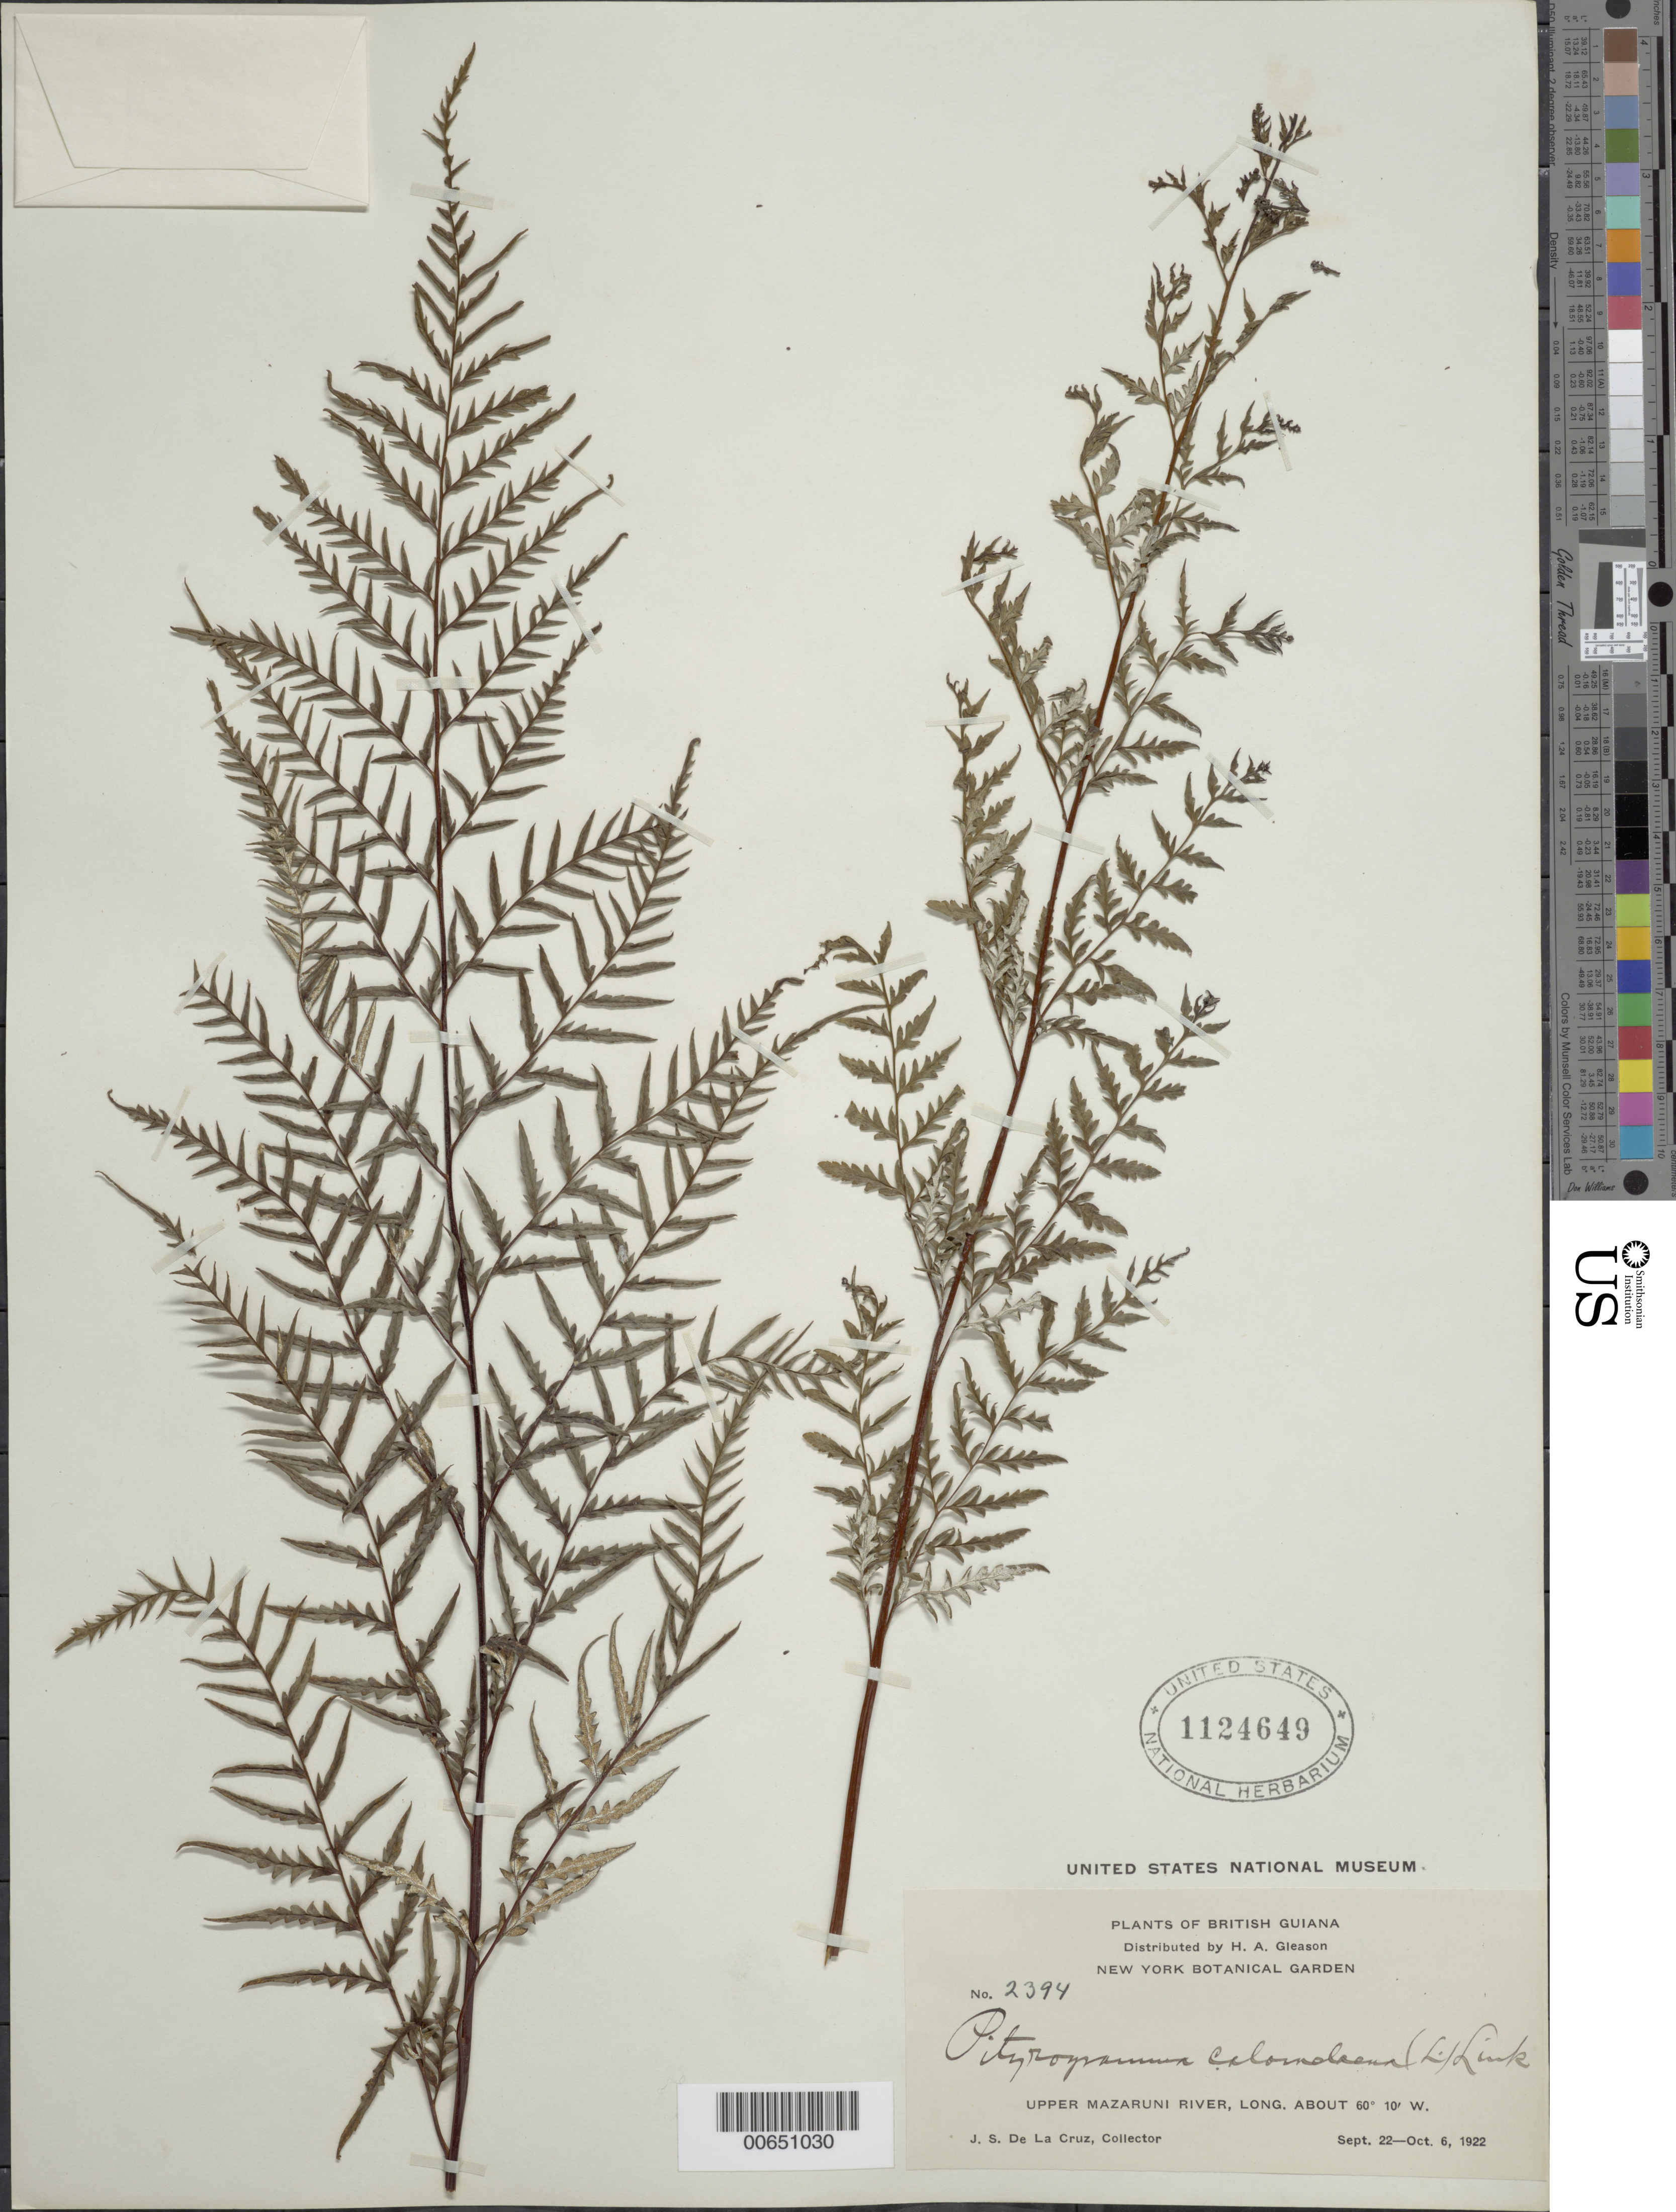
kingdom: Plantae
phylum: Tracheophyta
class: Polypodiopsida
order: Polypodiales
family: Pteridaceae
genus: Pityrogramma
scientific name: Pityrogramma calomelanos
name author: (L.) Link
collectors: J. S. de la Cruz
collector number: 2394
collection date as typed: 22-Sep-22 to 6-Oct-22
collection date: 1922-09-22/1922-10-06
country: Guyana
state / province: Cuyuni-Mazaruni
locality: Upper Mazaruni R.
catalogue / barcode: US 1124649